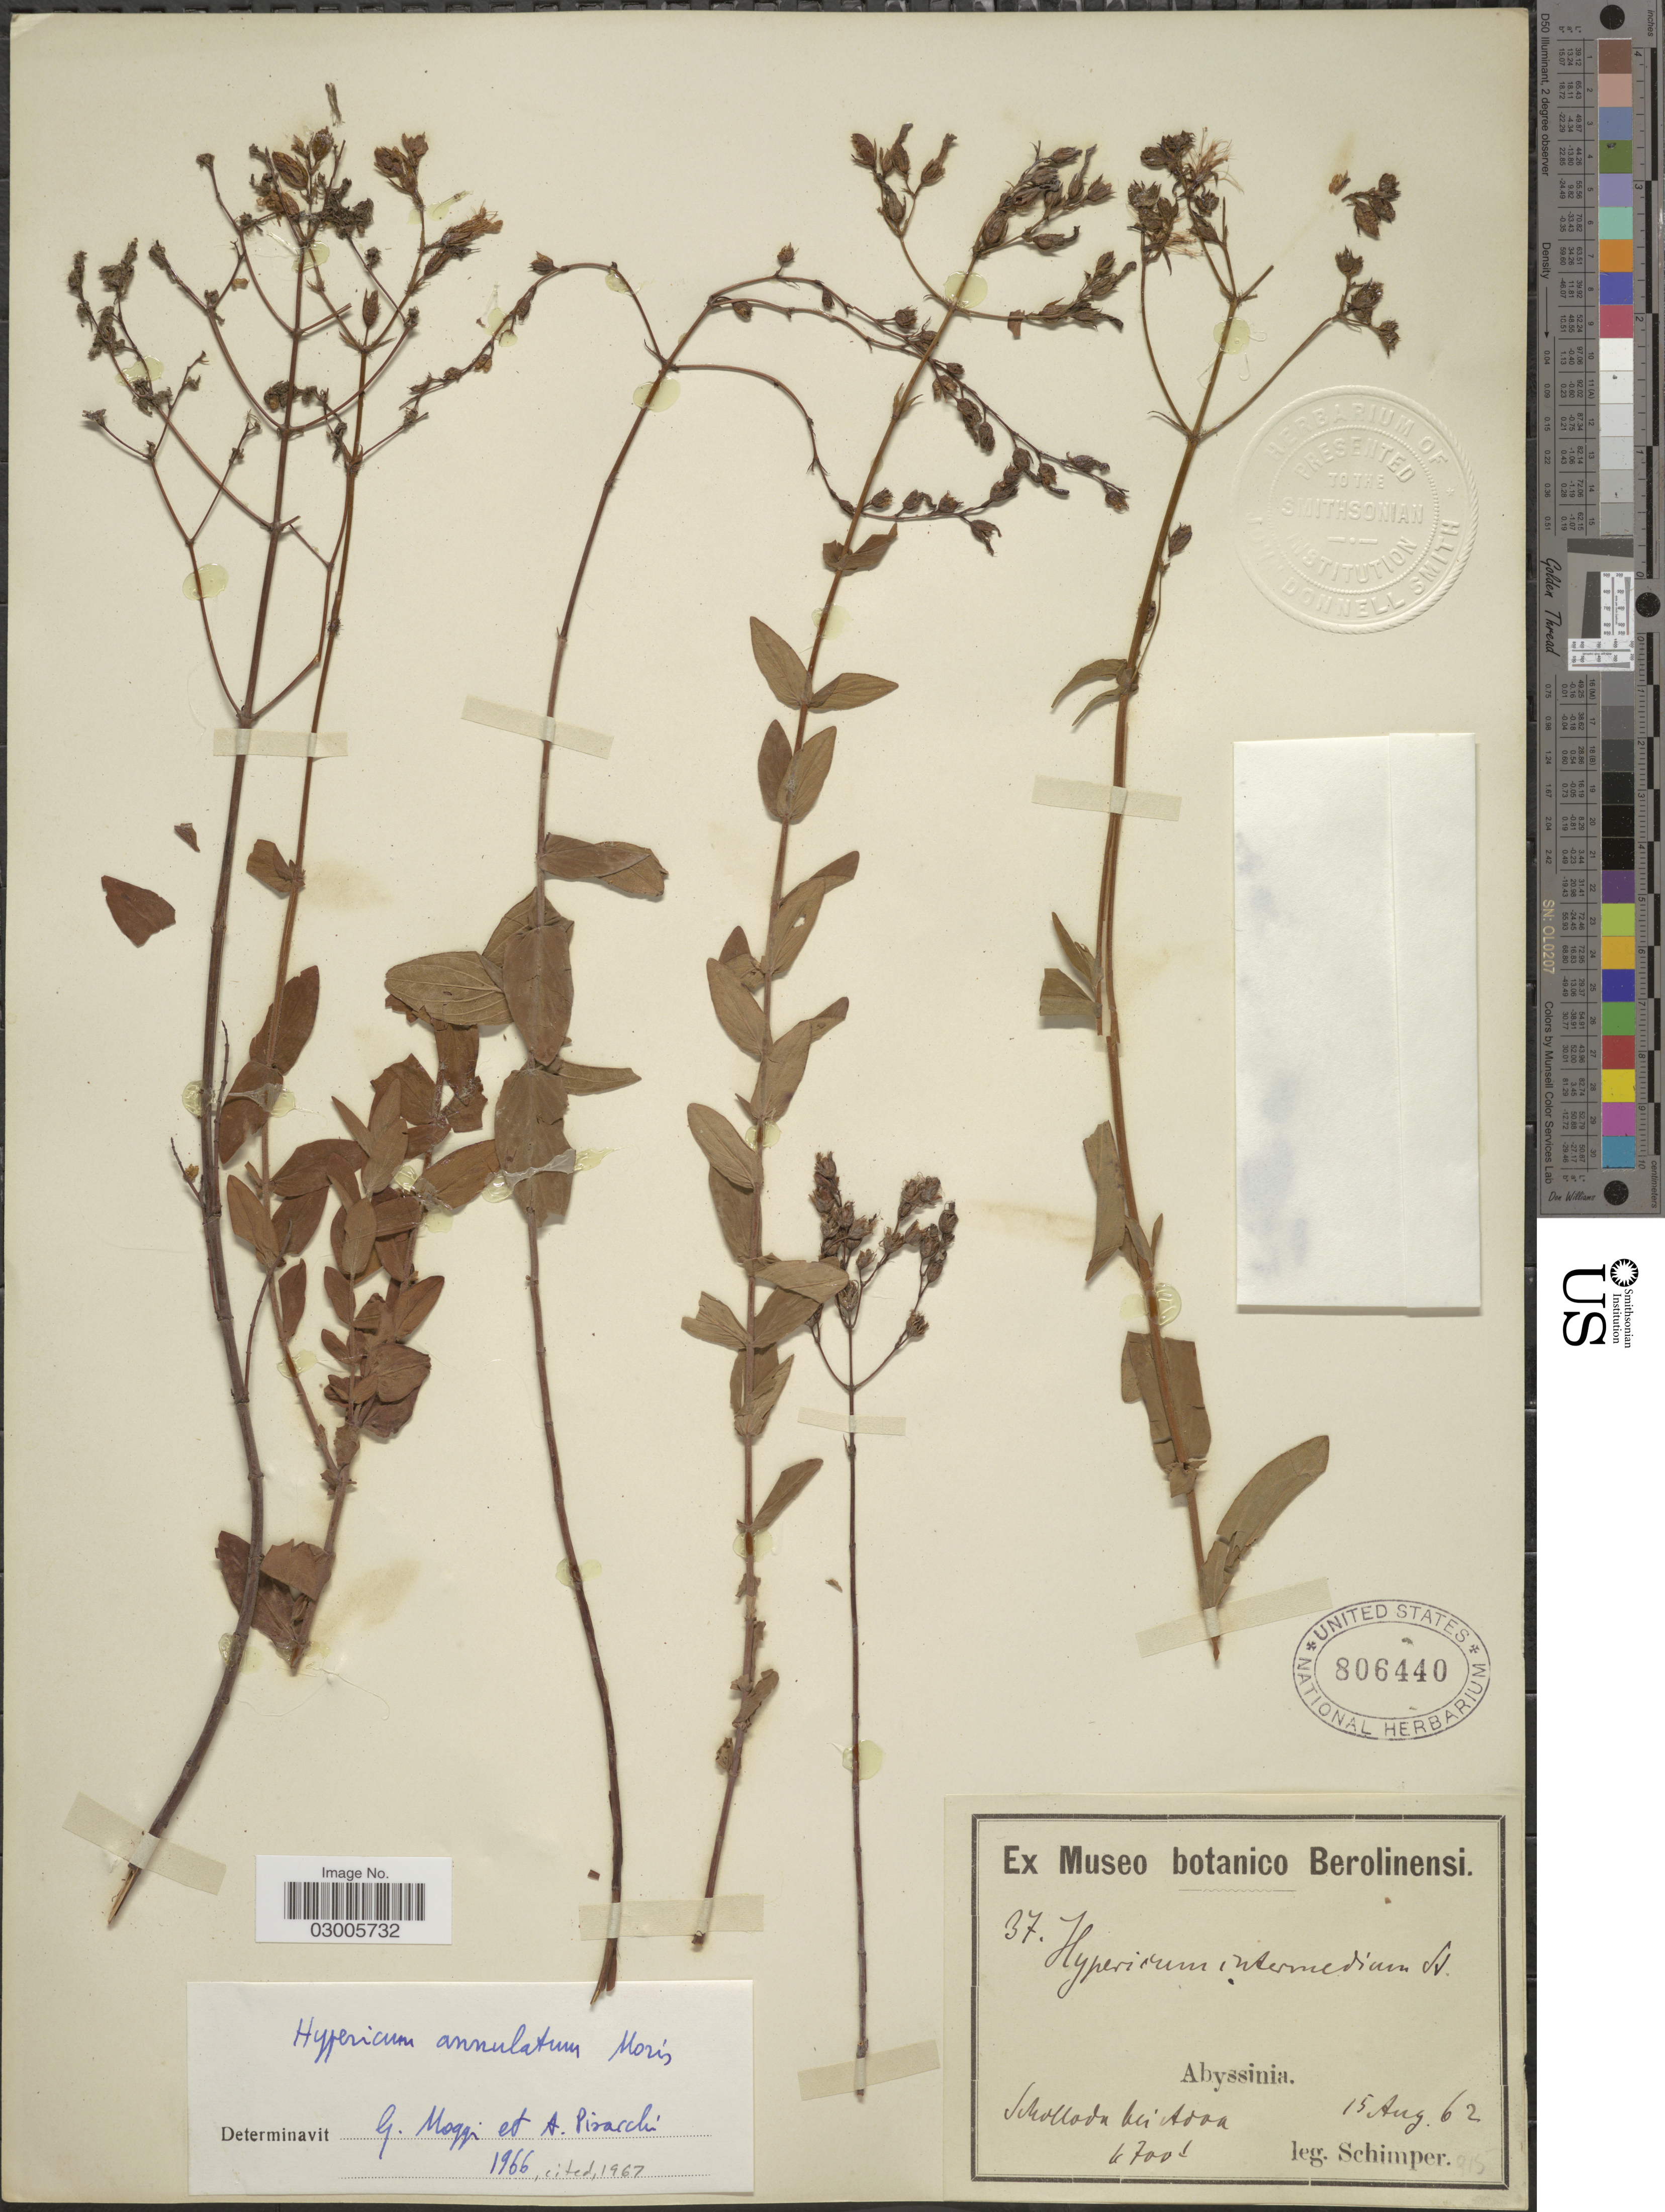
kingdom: Plantae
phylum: Tracheophyta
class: Magnoliopsida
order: Malpighiales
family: Hypericaceae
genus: Hypericum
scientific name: Hypericum annulatum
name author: Moris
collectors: -. Schimper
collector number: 37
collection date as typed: Transcribed d/m/y: 15/8/62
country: Ethiopia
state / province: Tigray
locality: Abyssinia, Scholloda bei Adoa.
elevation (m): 2042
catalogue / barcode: US 806440